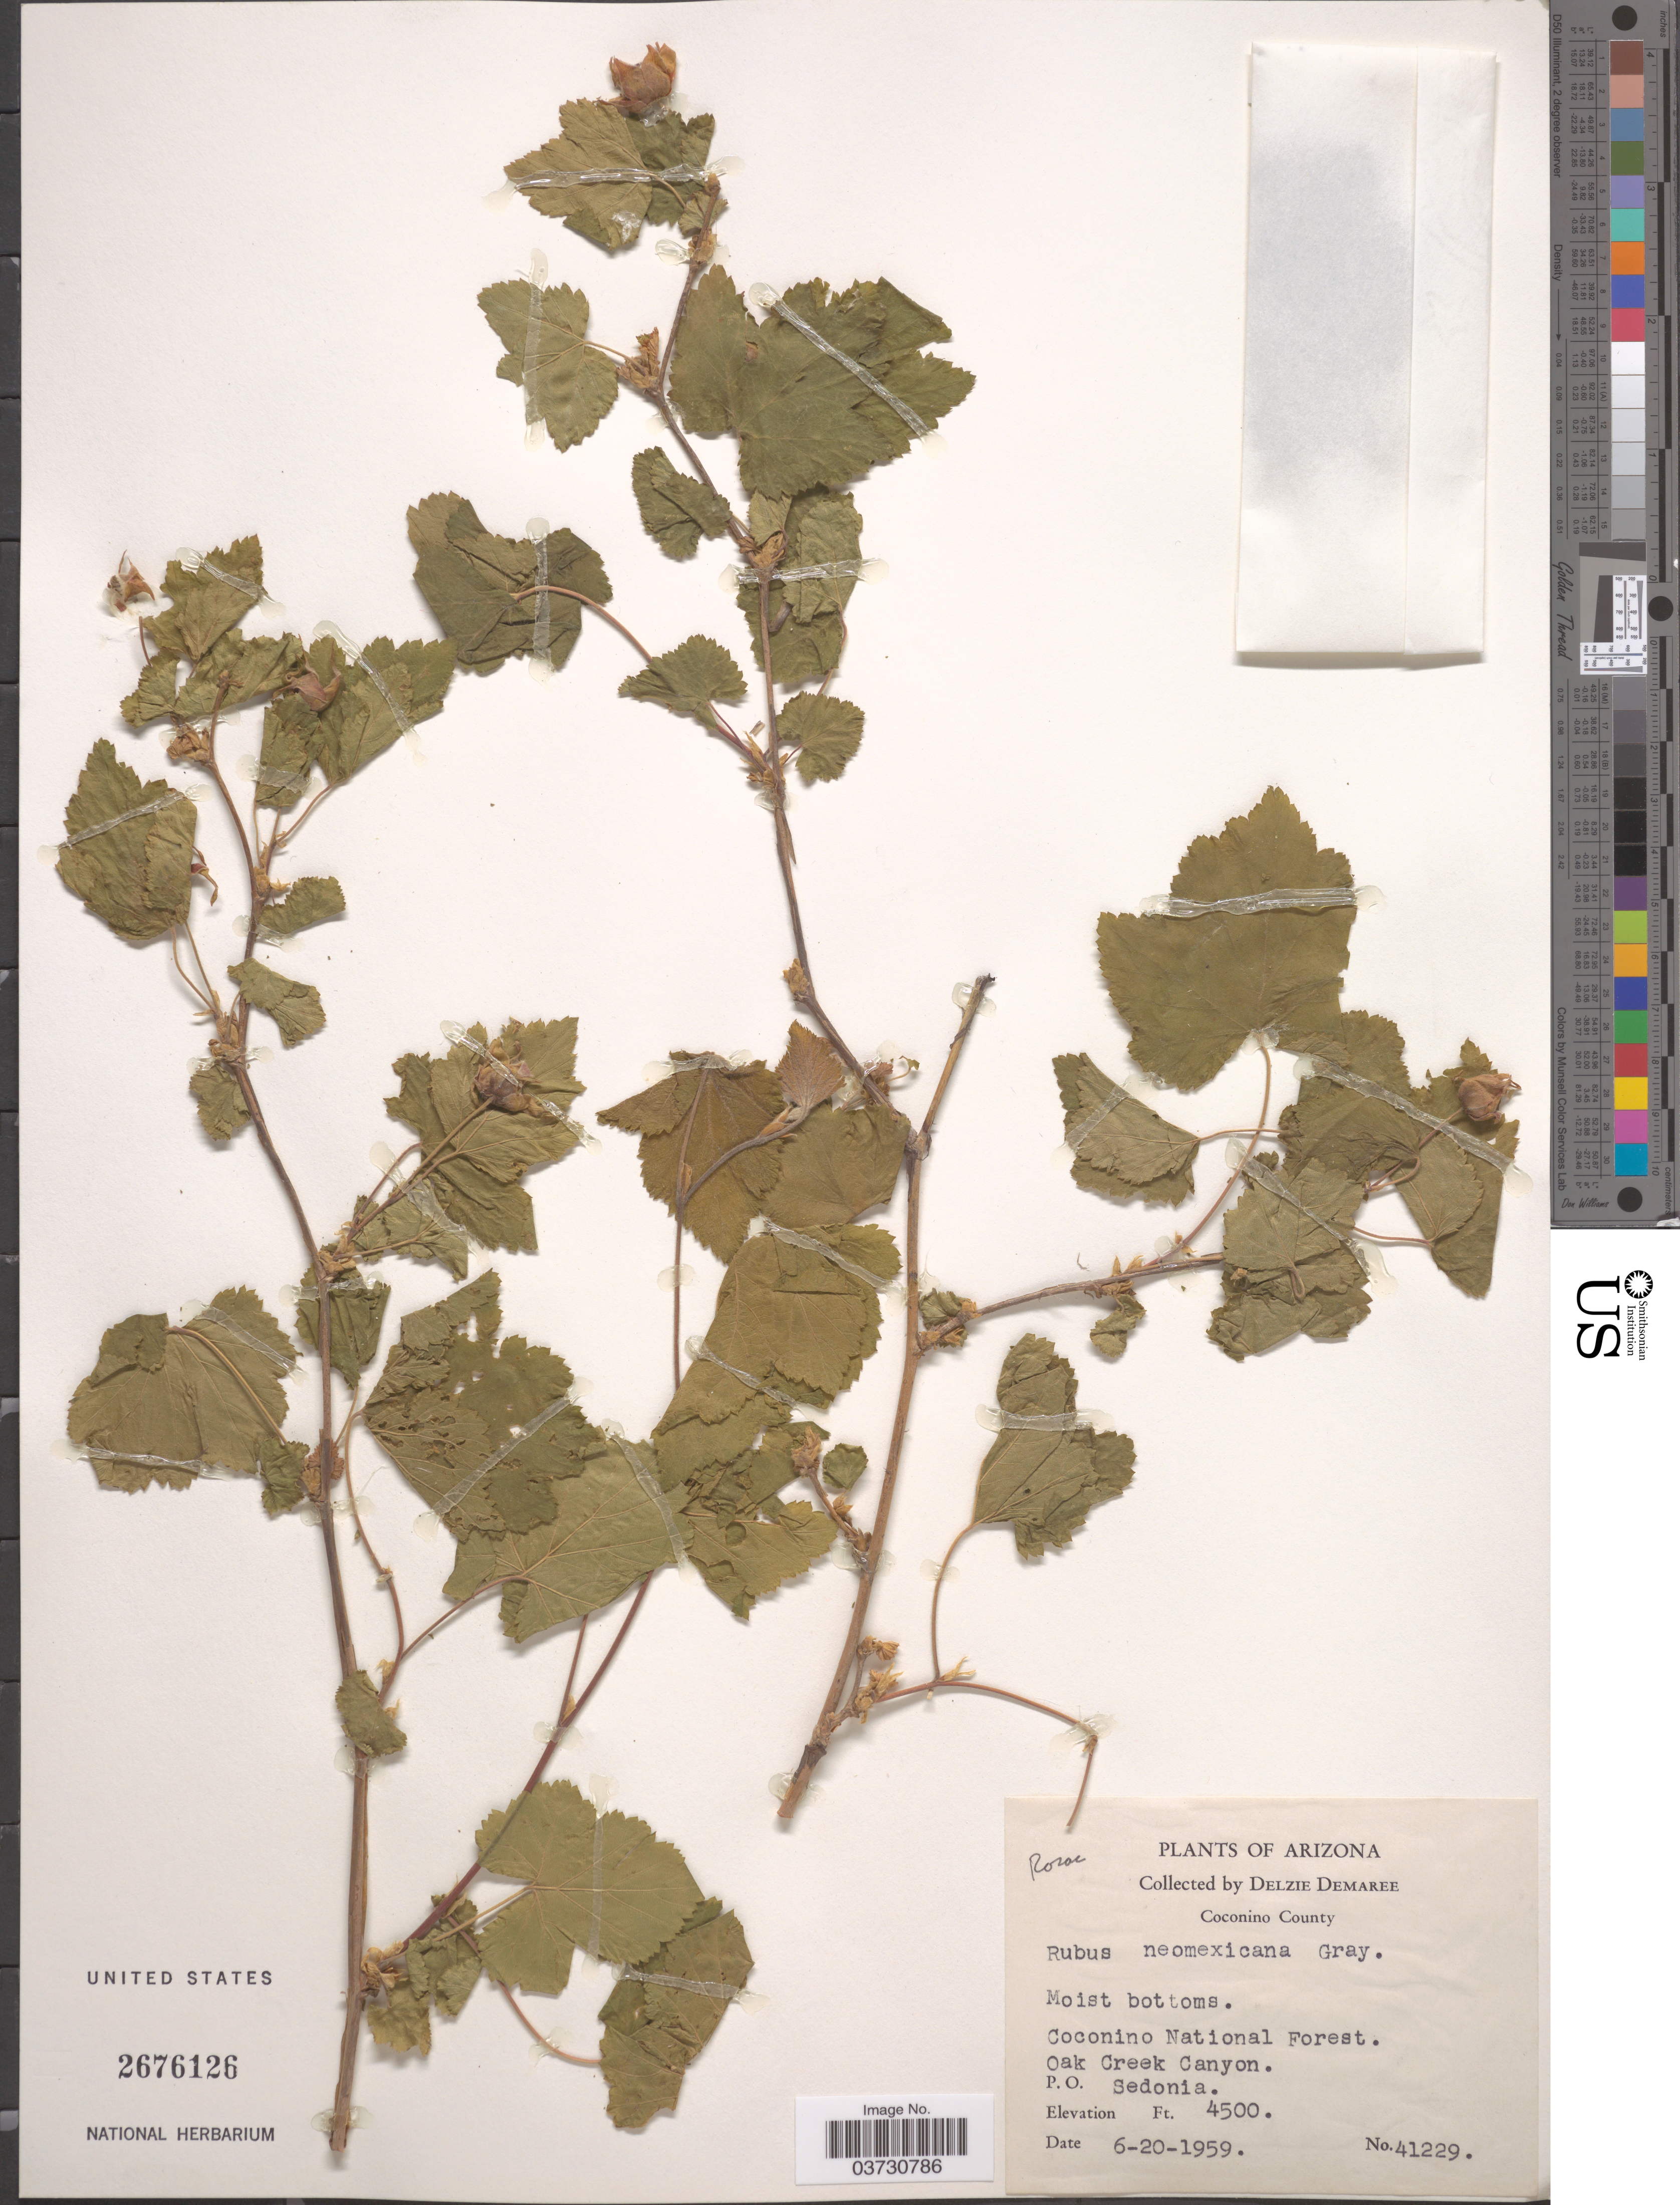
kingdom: Plantae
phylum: Tracheophyta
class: Magnoliopsida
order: Rosales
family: Rosaceae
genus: Rubus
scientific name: Rubus neomexicanus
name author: A. Gray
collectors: D. Demaree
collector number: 41229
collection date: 1959-06-20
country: United States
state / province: Arizona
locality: Coconino County. Coconino National Forest. Oak Creek Canyon. P.O. Sedonia.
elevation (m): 1372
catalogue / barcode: US 2676126